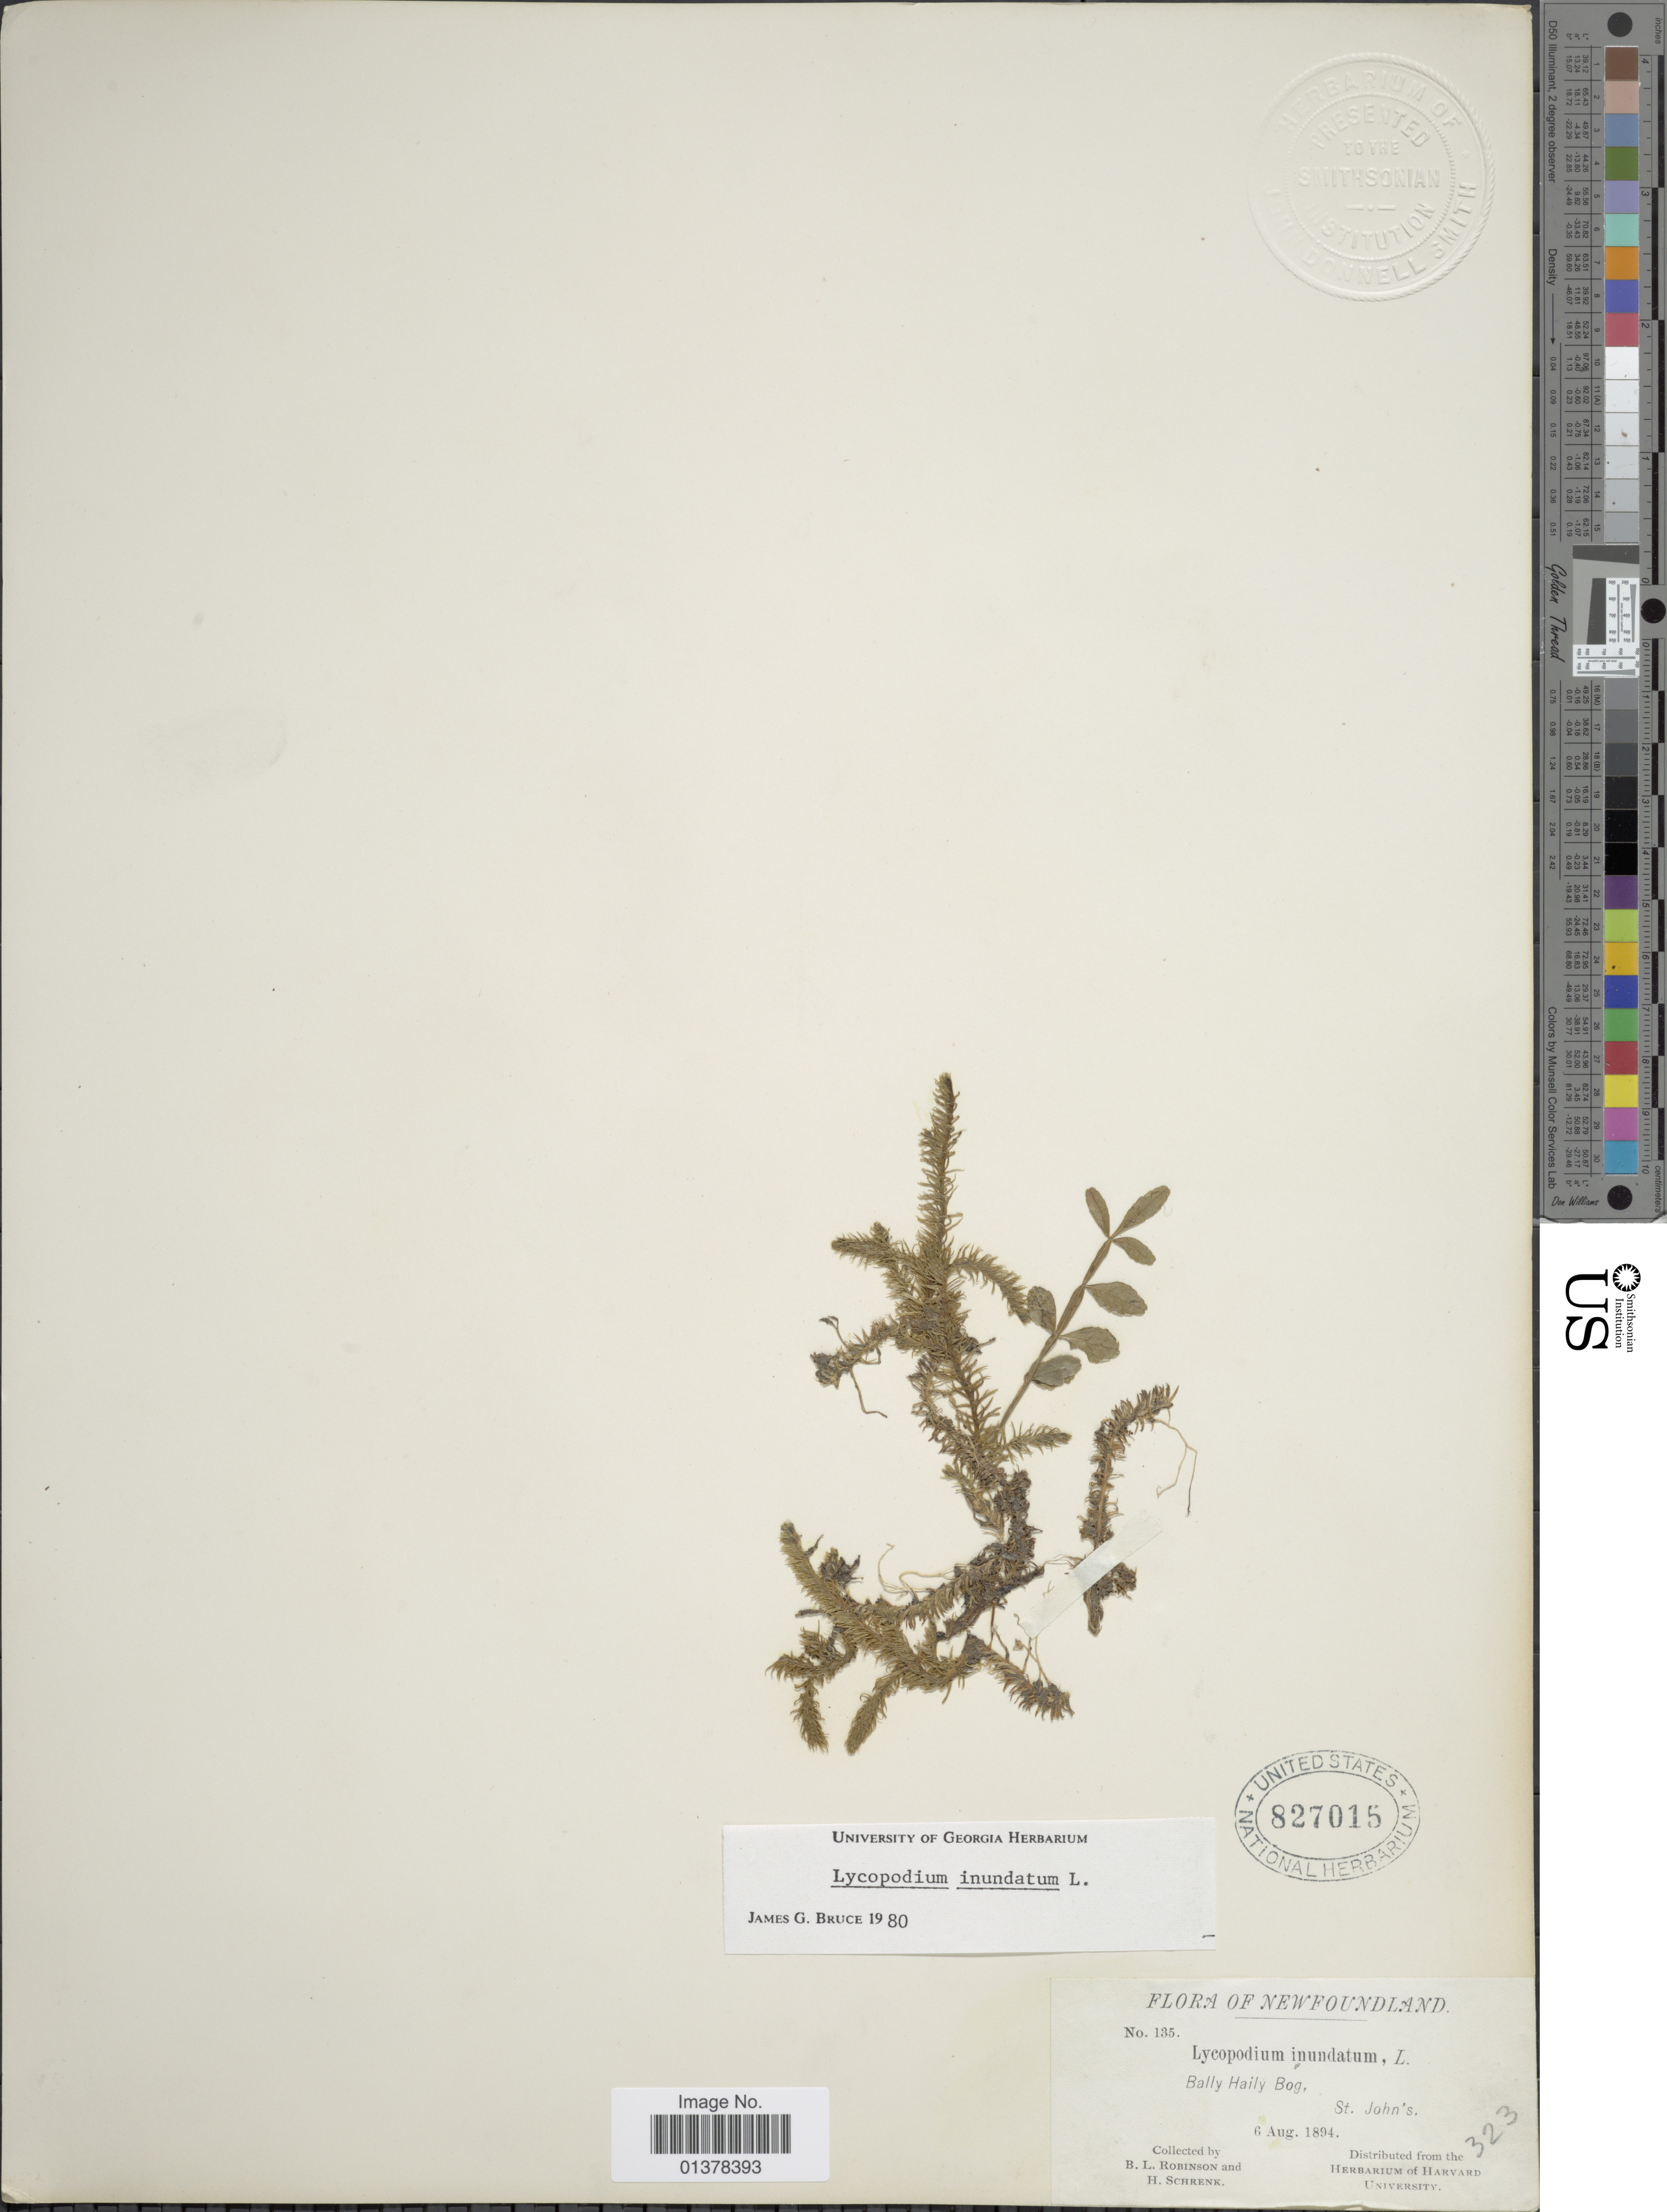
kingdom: Plantae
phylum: Tracheophyta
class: Lycopodiopsida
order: Lycopodiales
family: Lycopodiaceae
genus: Lycopodiella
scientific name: Lycopodiella inundata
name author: (L.) Holub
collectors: B. L. Robinson & H. v. Schrenk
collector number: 135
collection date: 1894-08-06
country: Canada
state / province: Newfoundland and Labrador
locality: Bally Haily Bog, St. John's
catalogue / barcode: US 827015